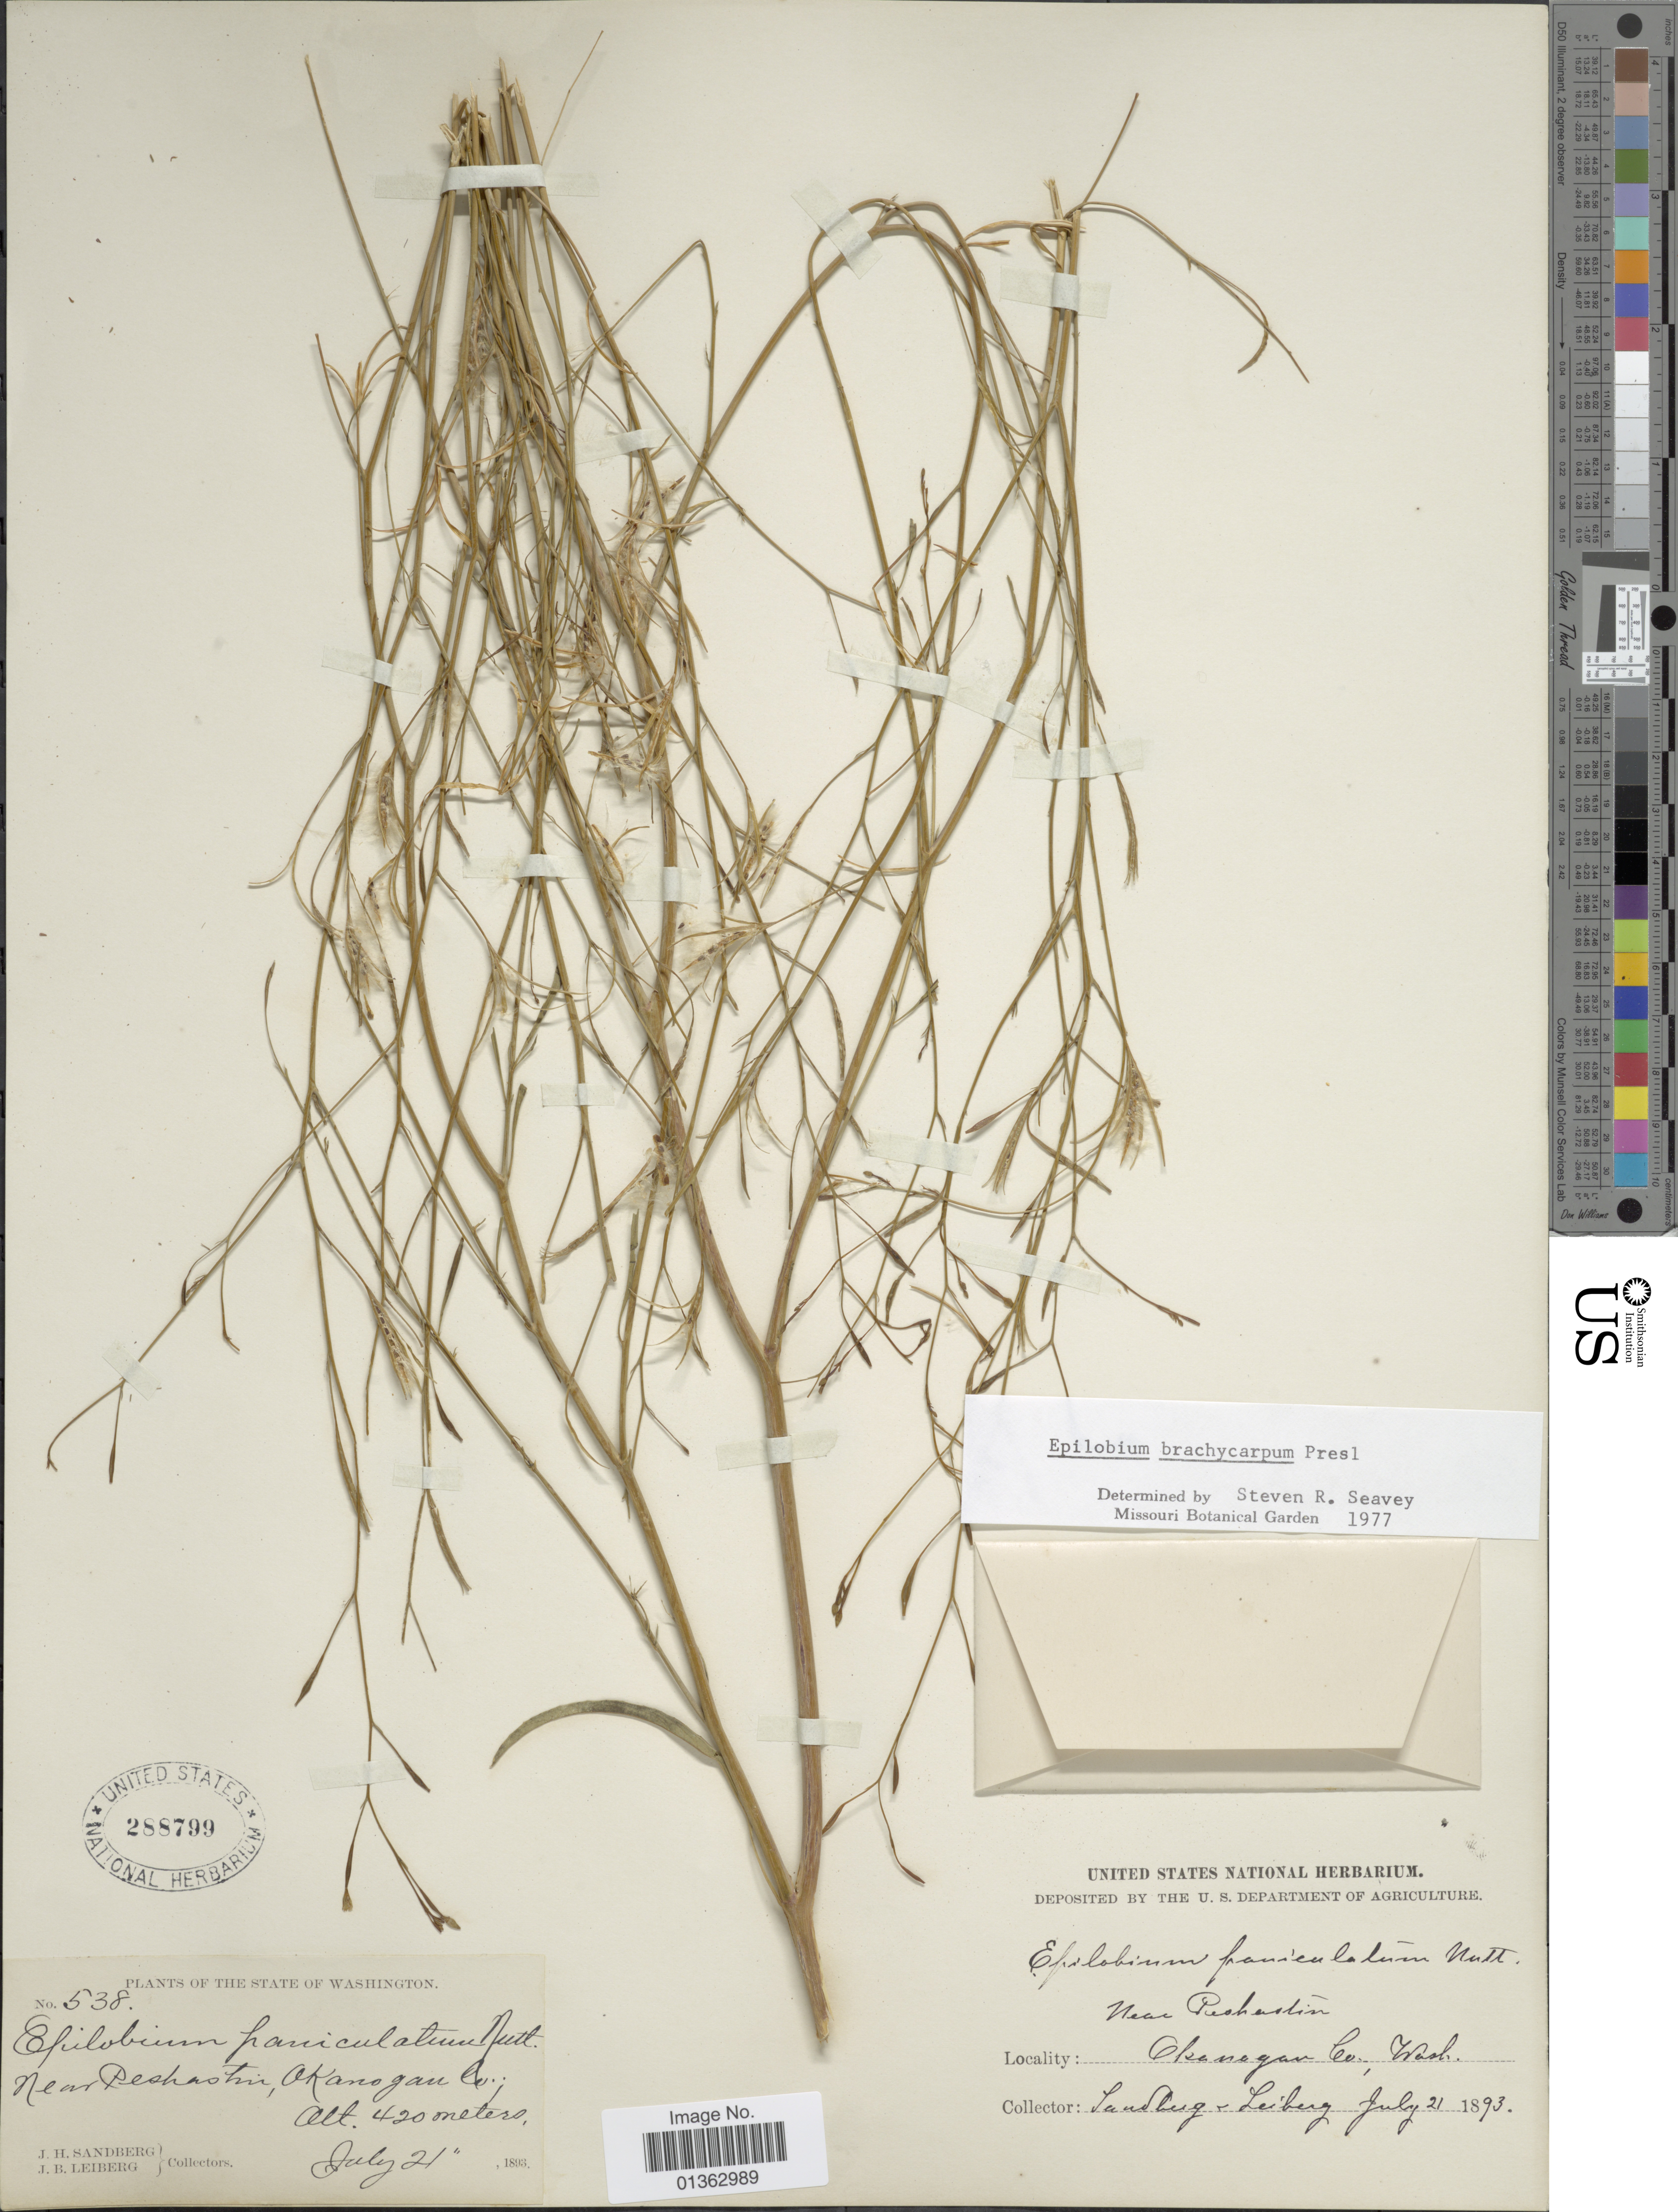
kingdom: Plantae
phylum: Tracheophyta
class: Magnoliopsida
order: Myrtales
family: Onagraceae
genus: Epilobium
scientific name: Epilobium brachycarpum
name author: C. Presl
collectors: J. H. Sandberg & J. B. Leiberg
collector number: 538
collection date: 1893-07-21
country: United States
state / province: Washington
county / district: Chelan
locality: Near Peshastin, Okanogan Co.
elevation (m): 420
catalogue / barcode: US 288799